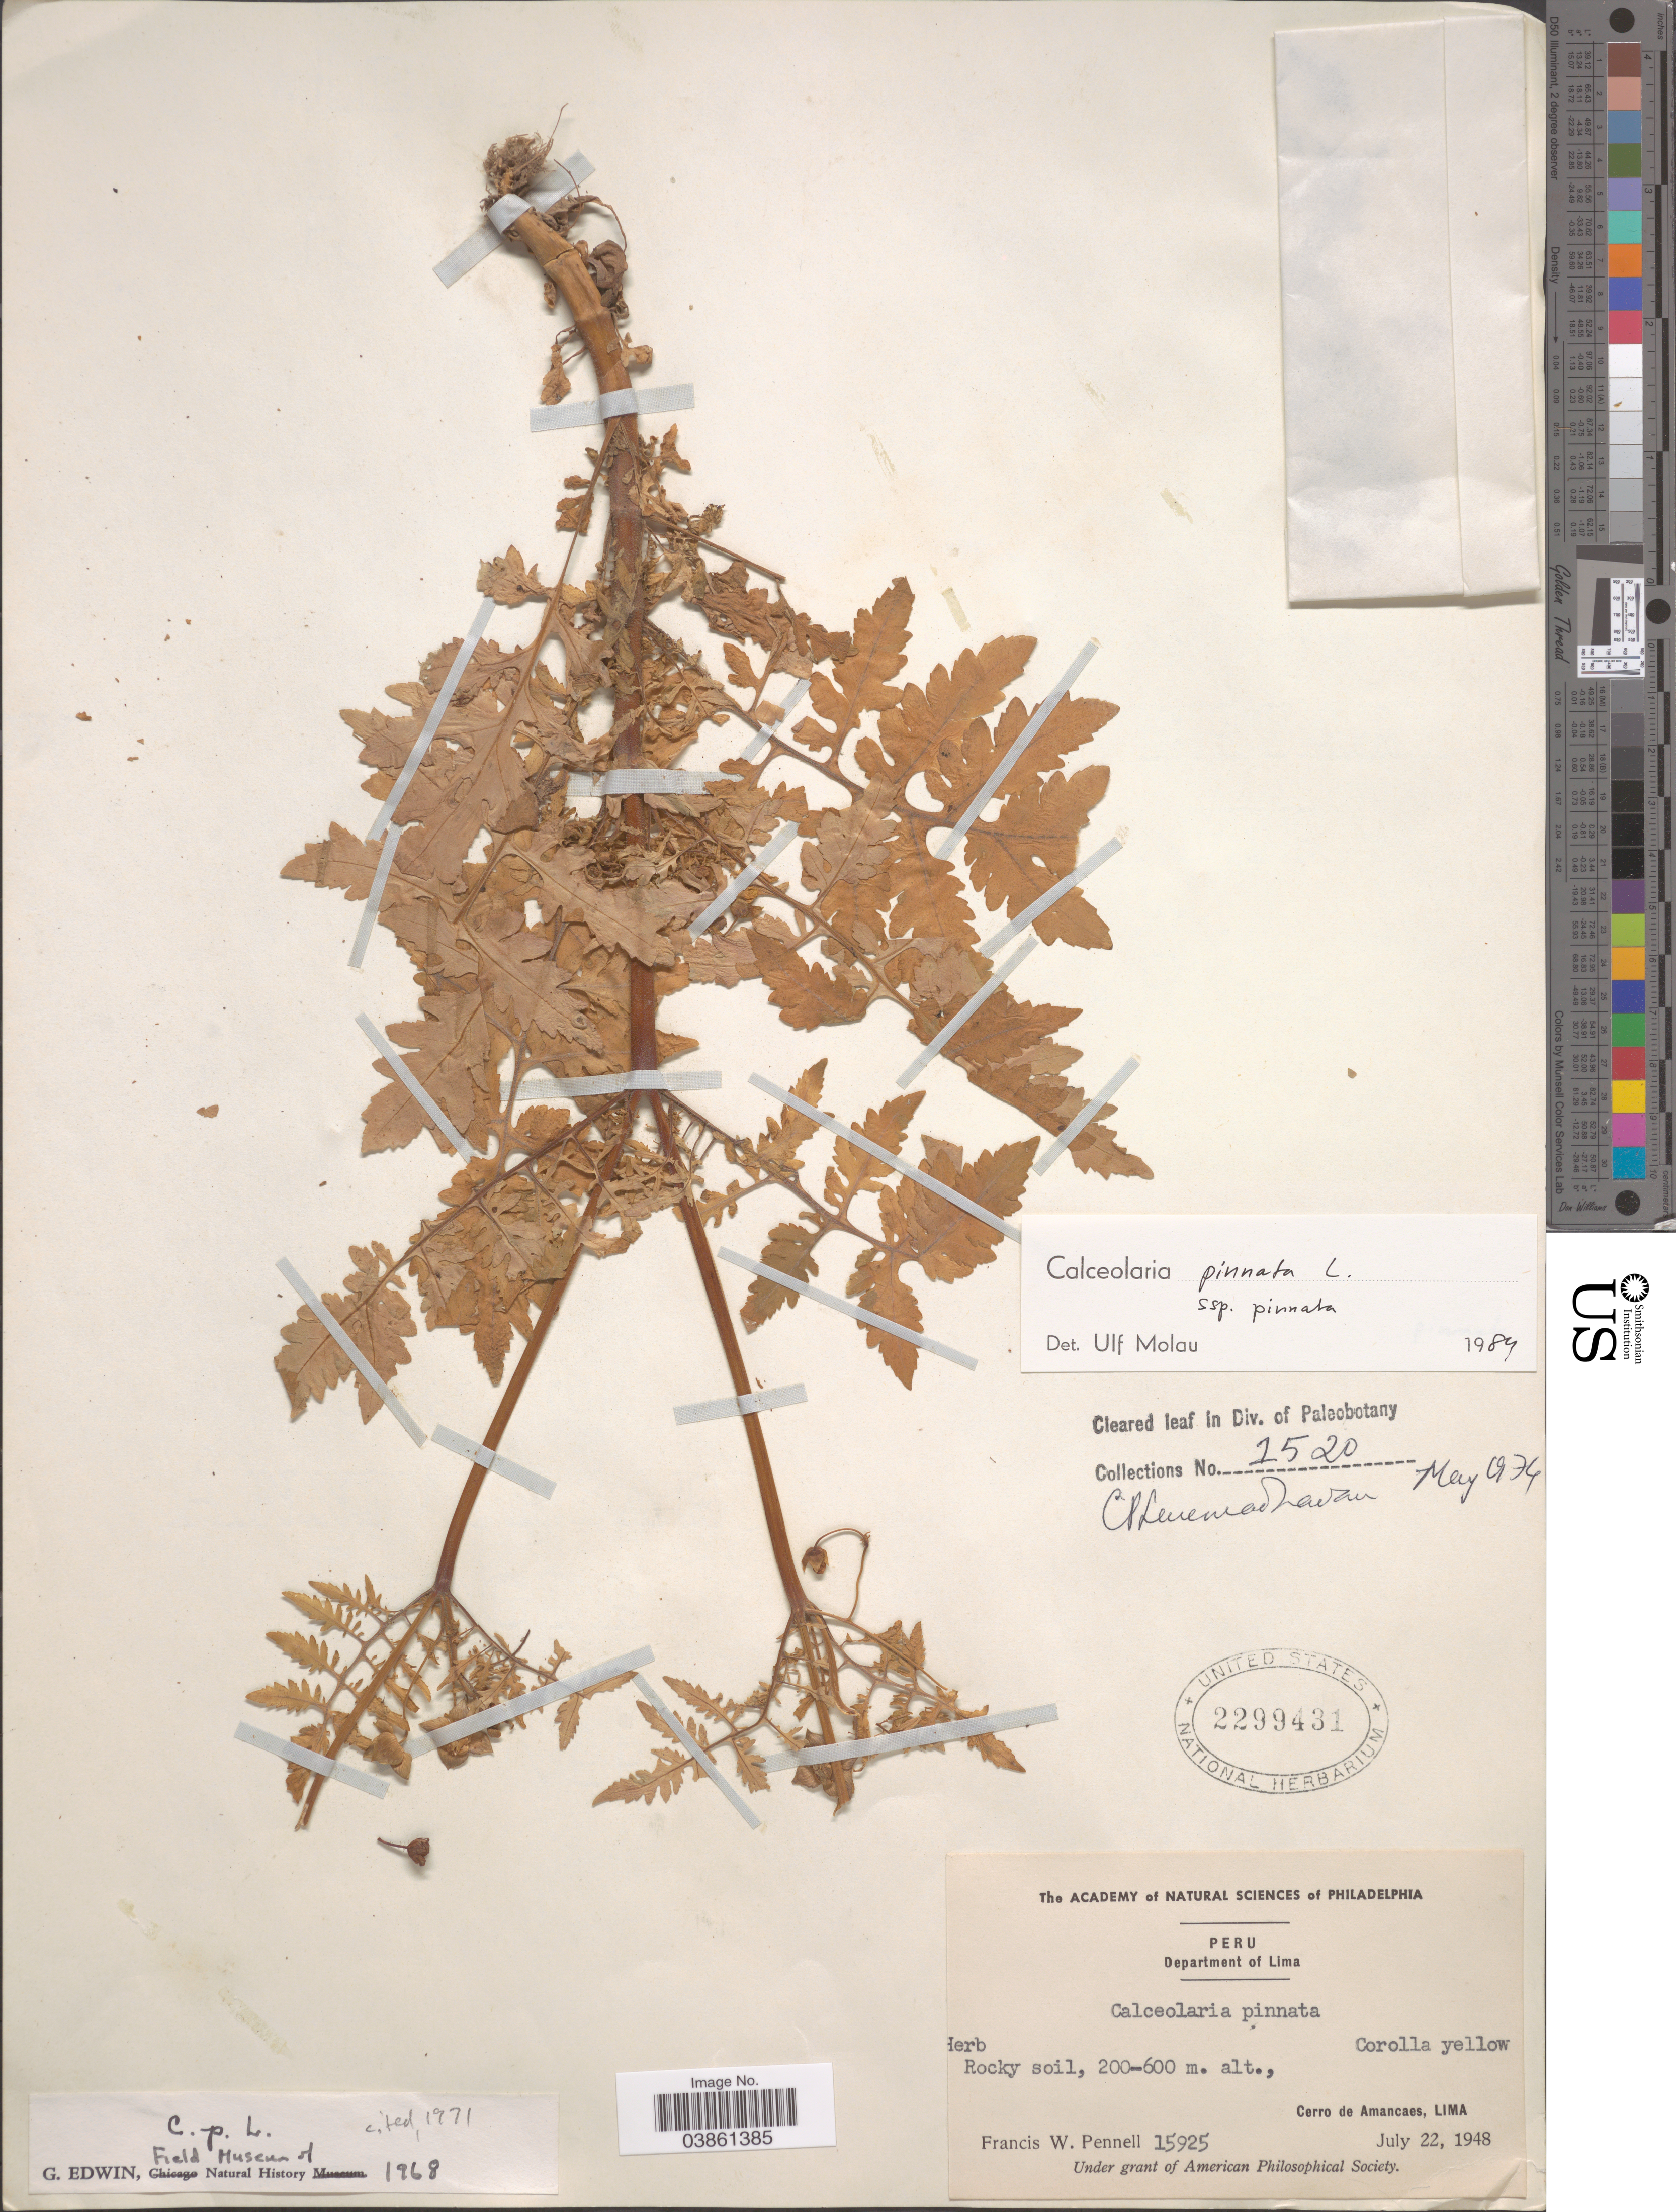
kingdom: Plantae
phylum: Tracheophyta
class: Magnoliopsida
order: Lamiales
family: Calceolariaceae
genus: Calceolaria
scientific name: Calceolaria pinnata subsp. pinnata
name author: L.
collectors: F. W. Pennell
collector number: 15925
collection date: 1948-07-22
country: Peru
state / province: Lima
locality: Department of Lima. Cerro de Amancaes, Lima.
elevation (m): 200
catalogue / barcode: US 2299431